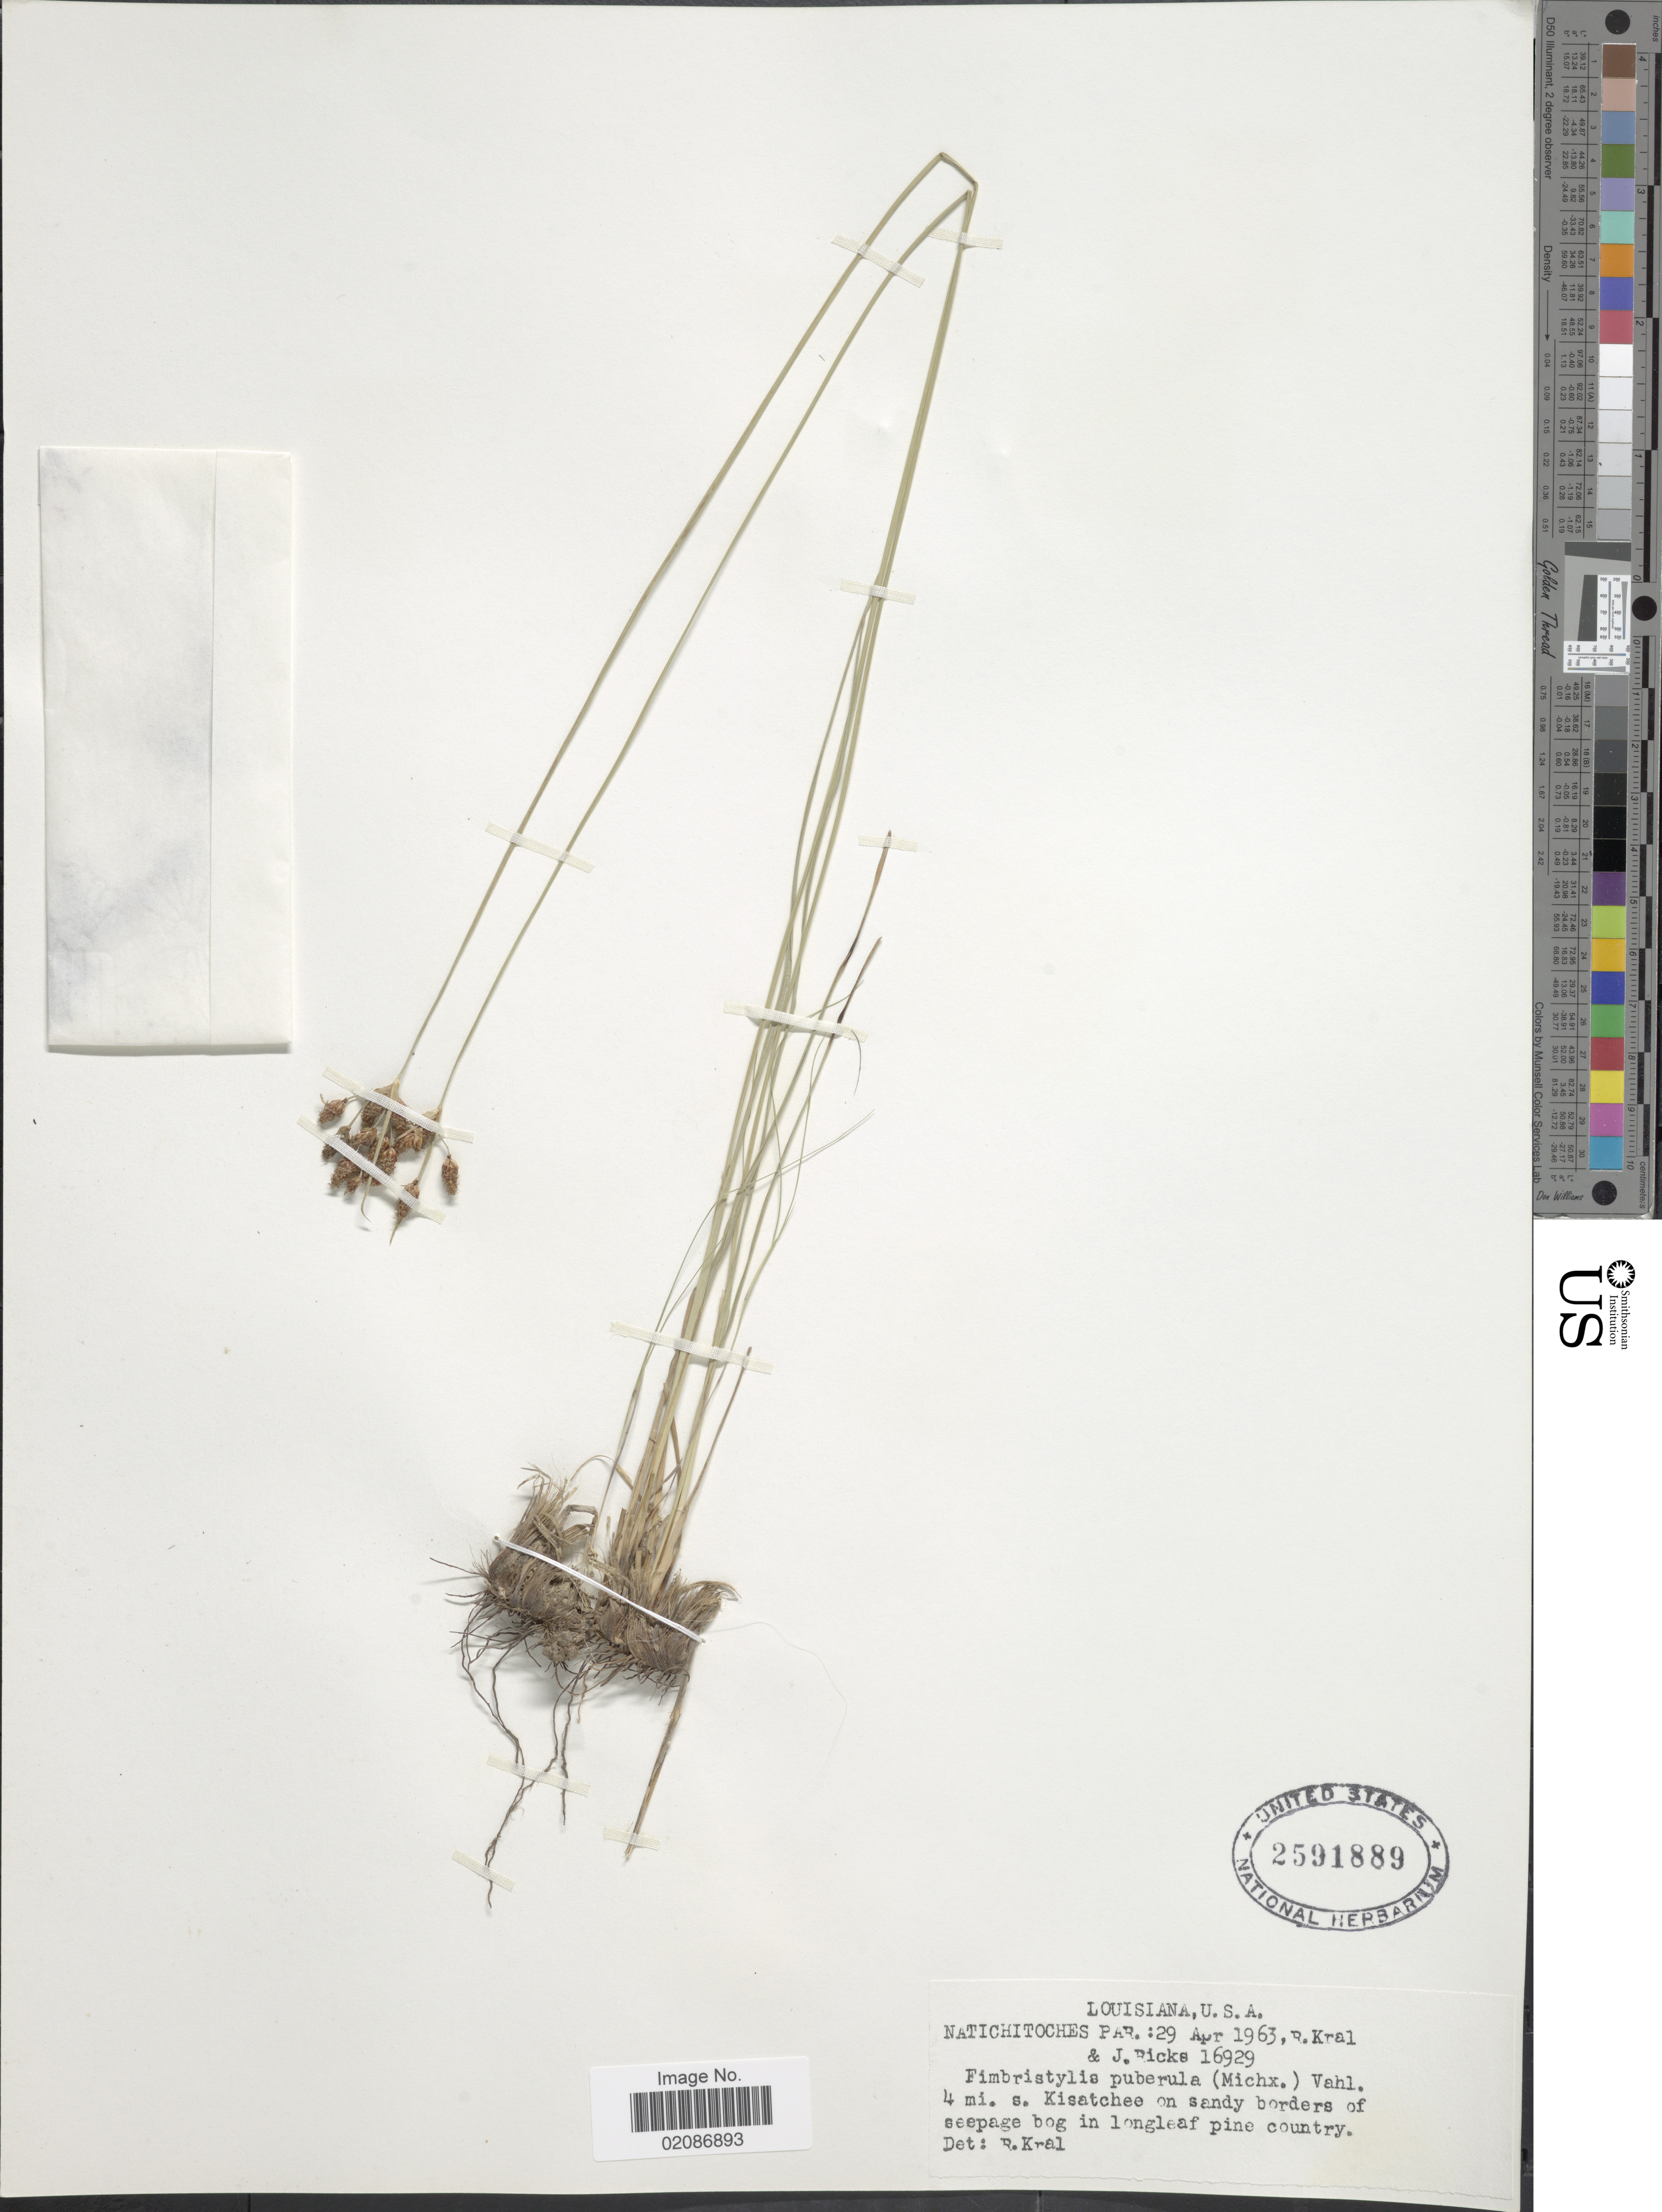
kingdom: Plantae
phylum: Tracheophyta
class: Liliopsida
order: Poales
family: Cyperaceae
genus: Fimbristylis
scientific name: Fimbristylis puberula var. puberula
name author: (Michx.) Vahl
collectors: R. Kral & J. Ricks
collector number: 16929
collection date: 1963-04-29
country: United States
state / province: Louisiana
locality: Natichitoches Par.: 4 mi. s. Kisatchee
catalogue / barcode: US 2591889